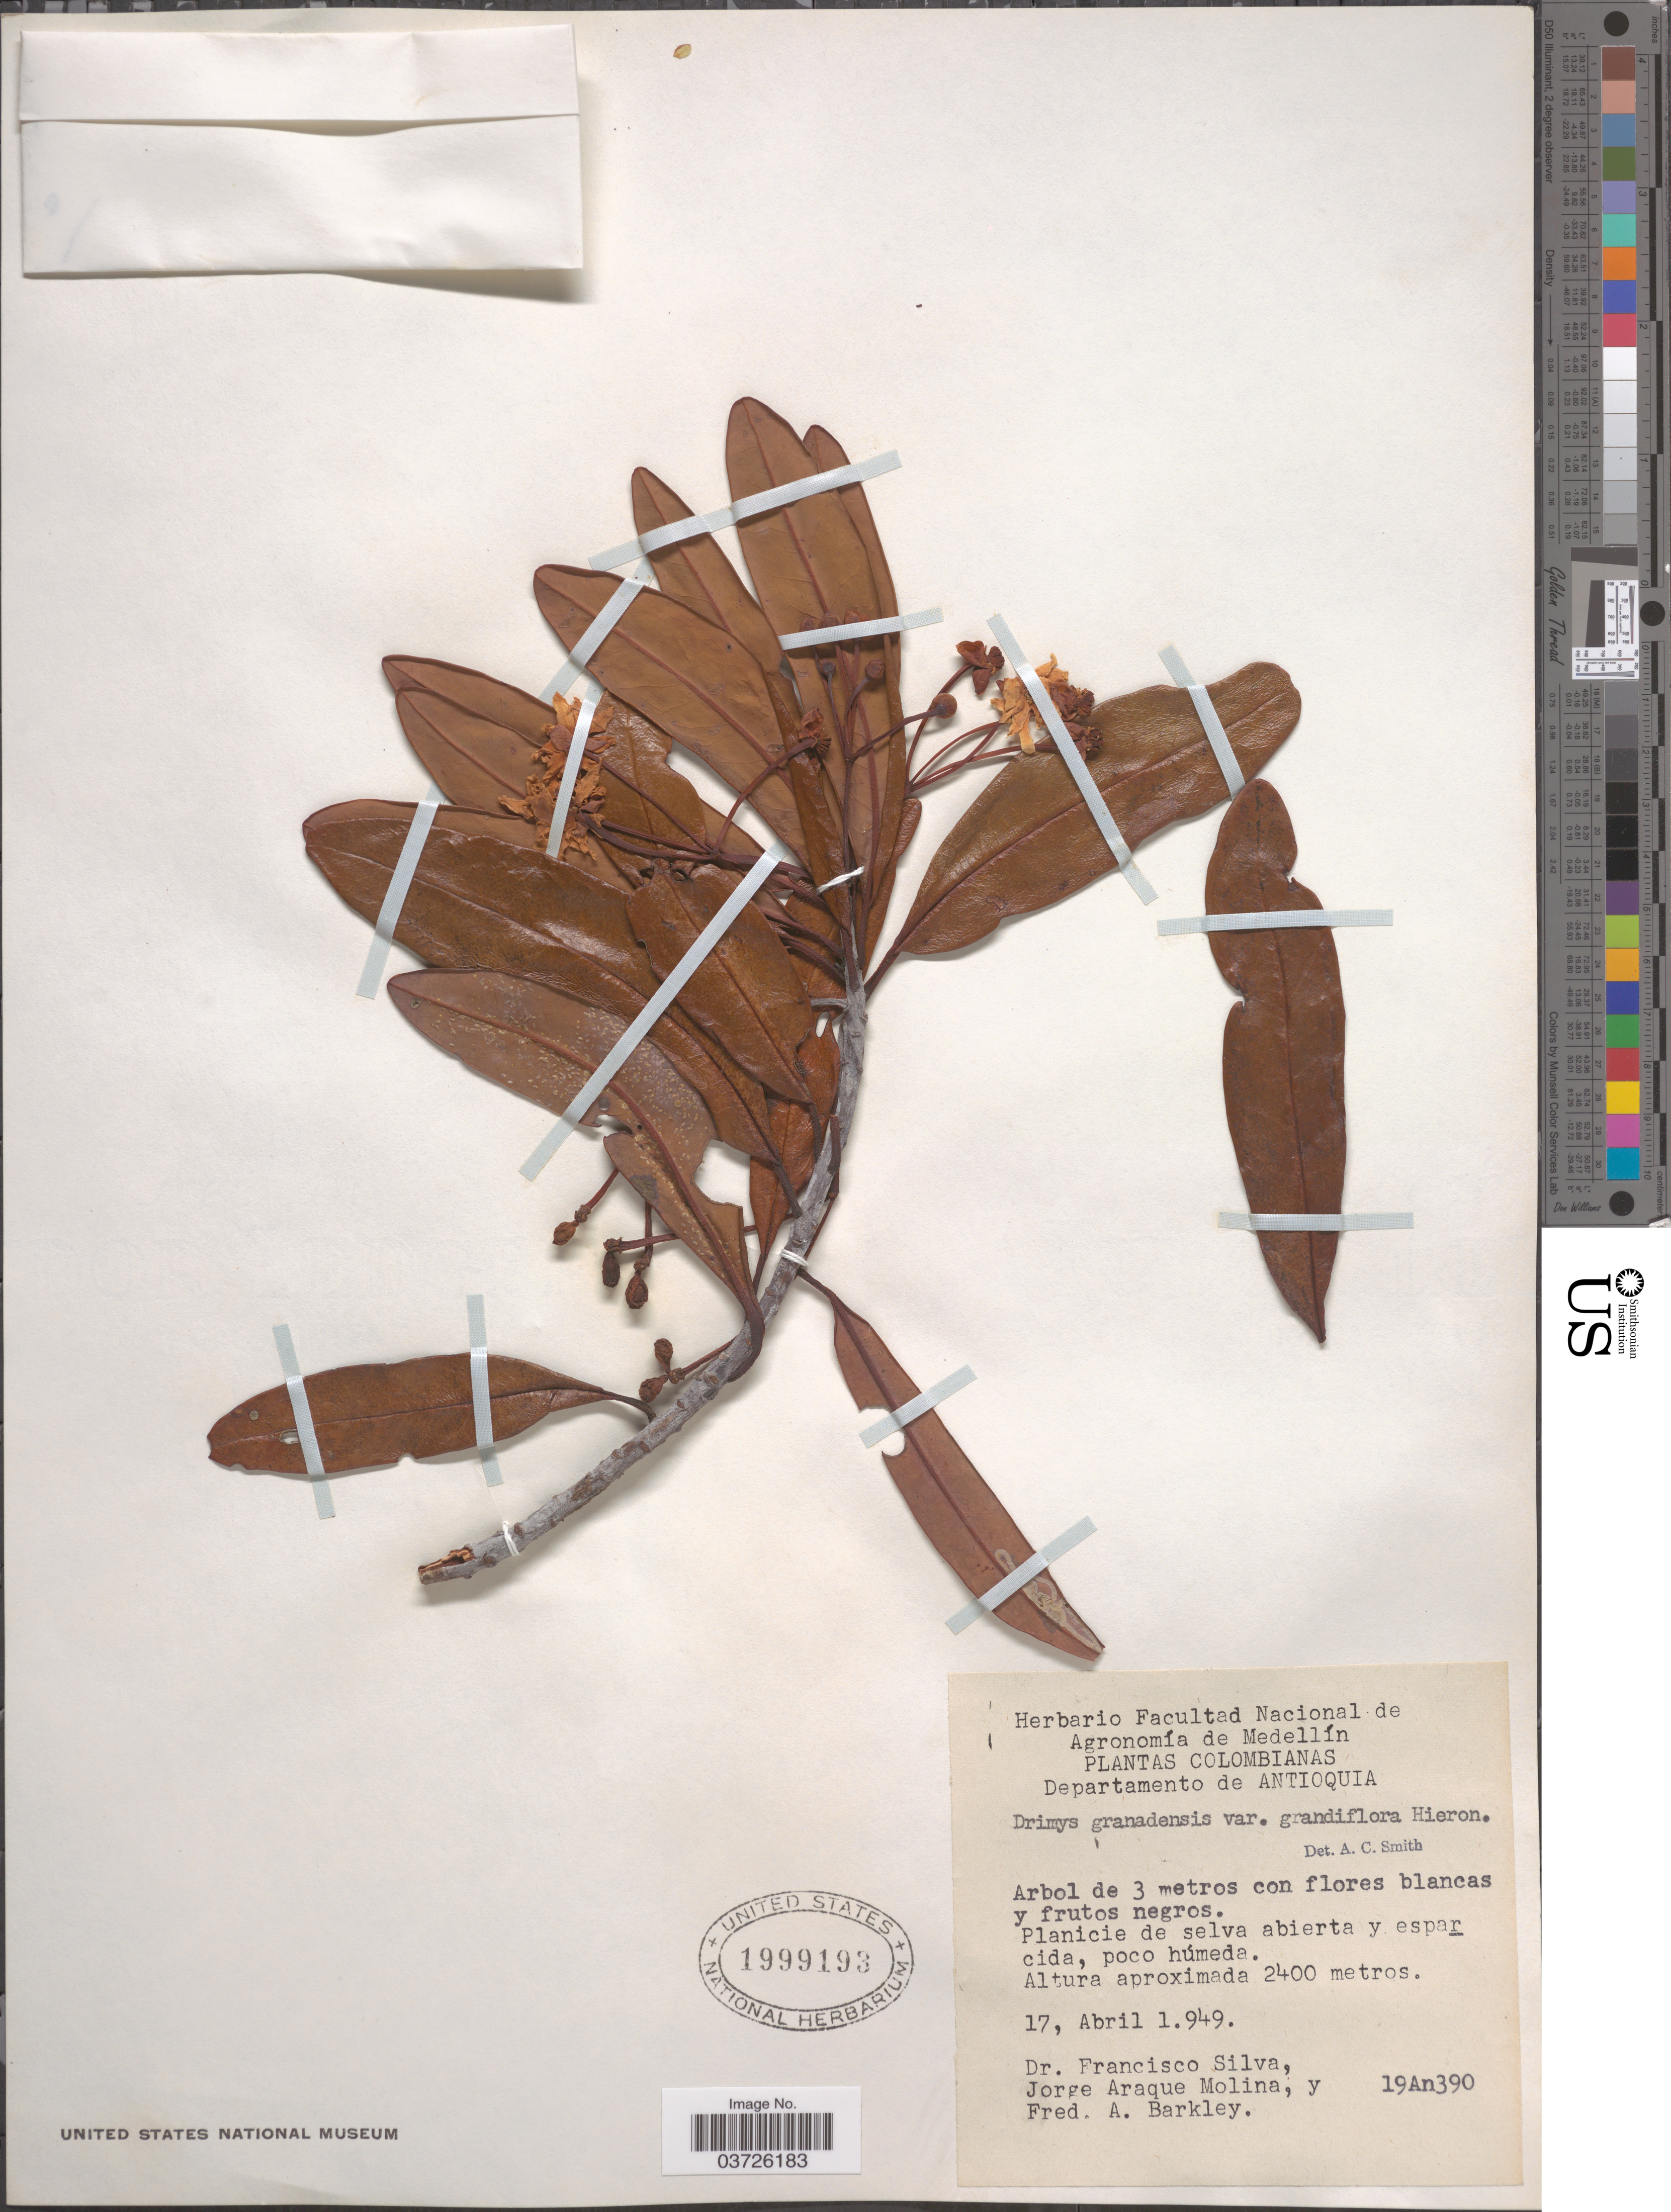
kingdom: Plantae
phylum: Tracheophyta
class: Magnoliopsida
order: Canellales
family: Winteraceae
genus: Drimys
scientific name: Drimys granadensis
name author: L. f.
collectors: F. Silva, J. Araque Molina & F. A. Barkley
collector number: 19An390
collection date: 1949-04-17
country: Colombia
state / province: Antioquia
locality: Departamento de Antioquia.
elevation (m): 2400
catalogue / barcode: US 1999193